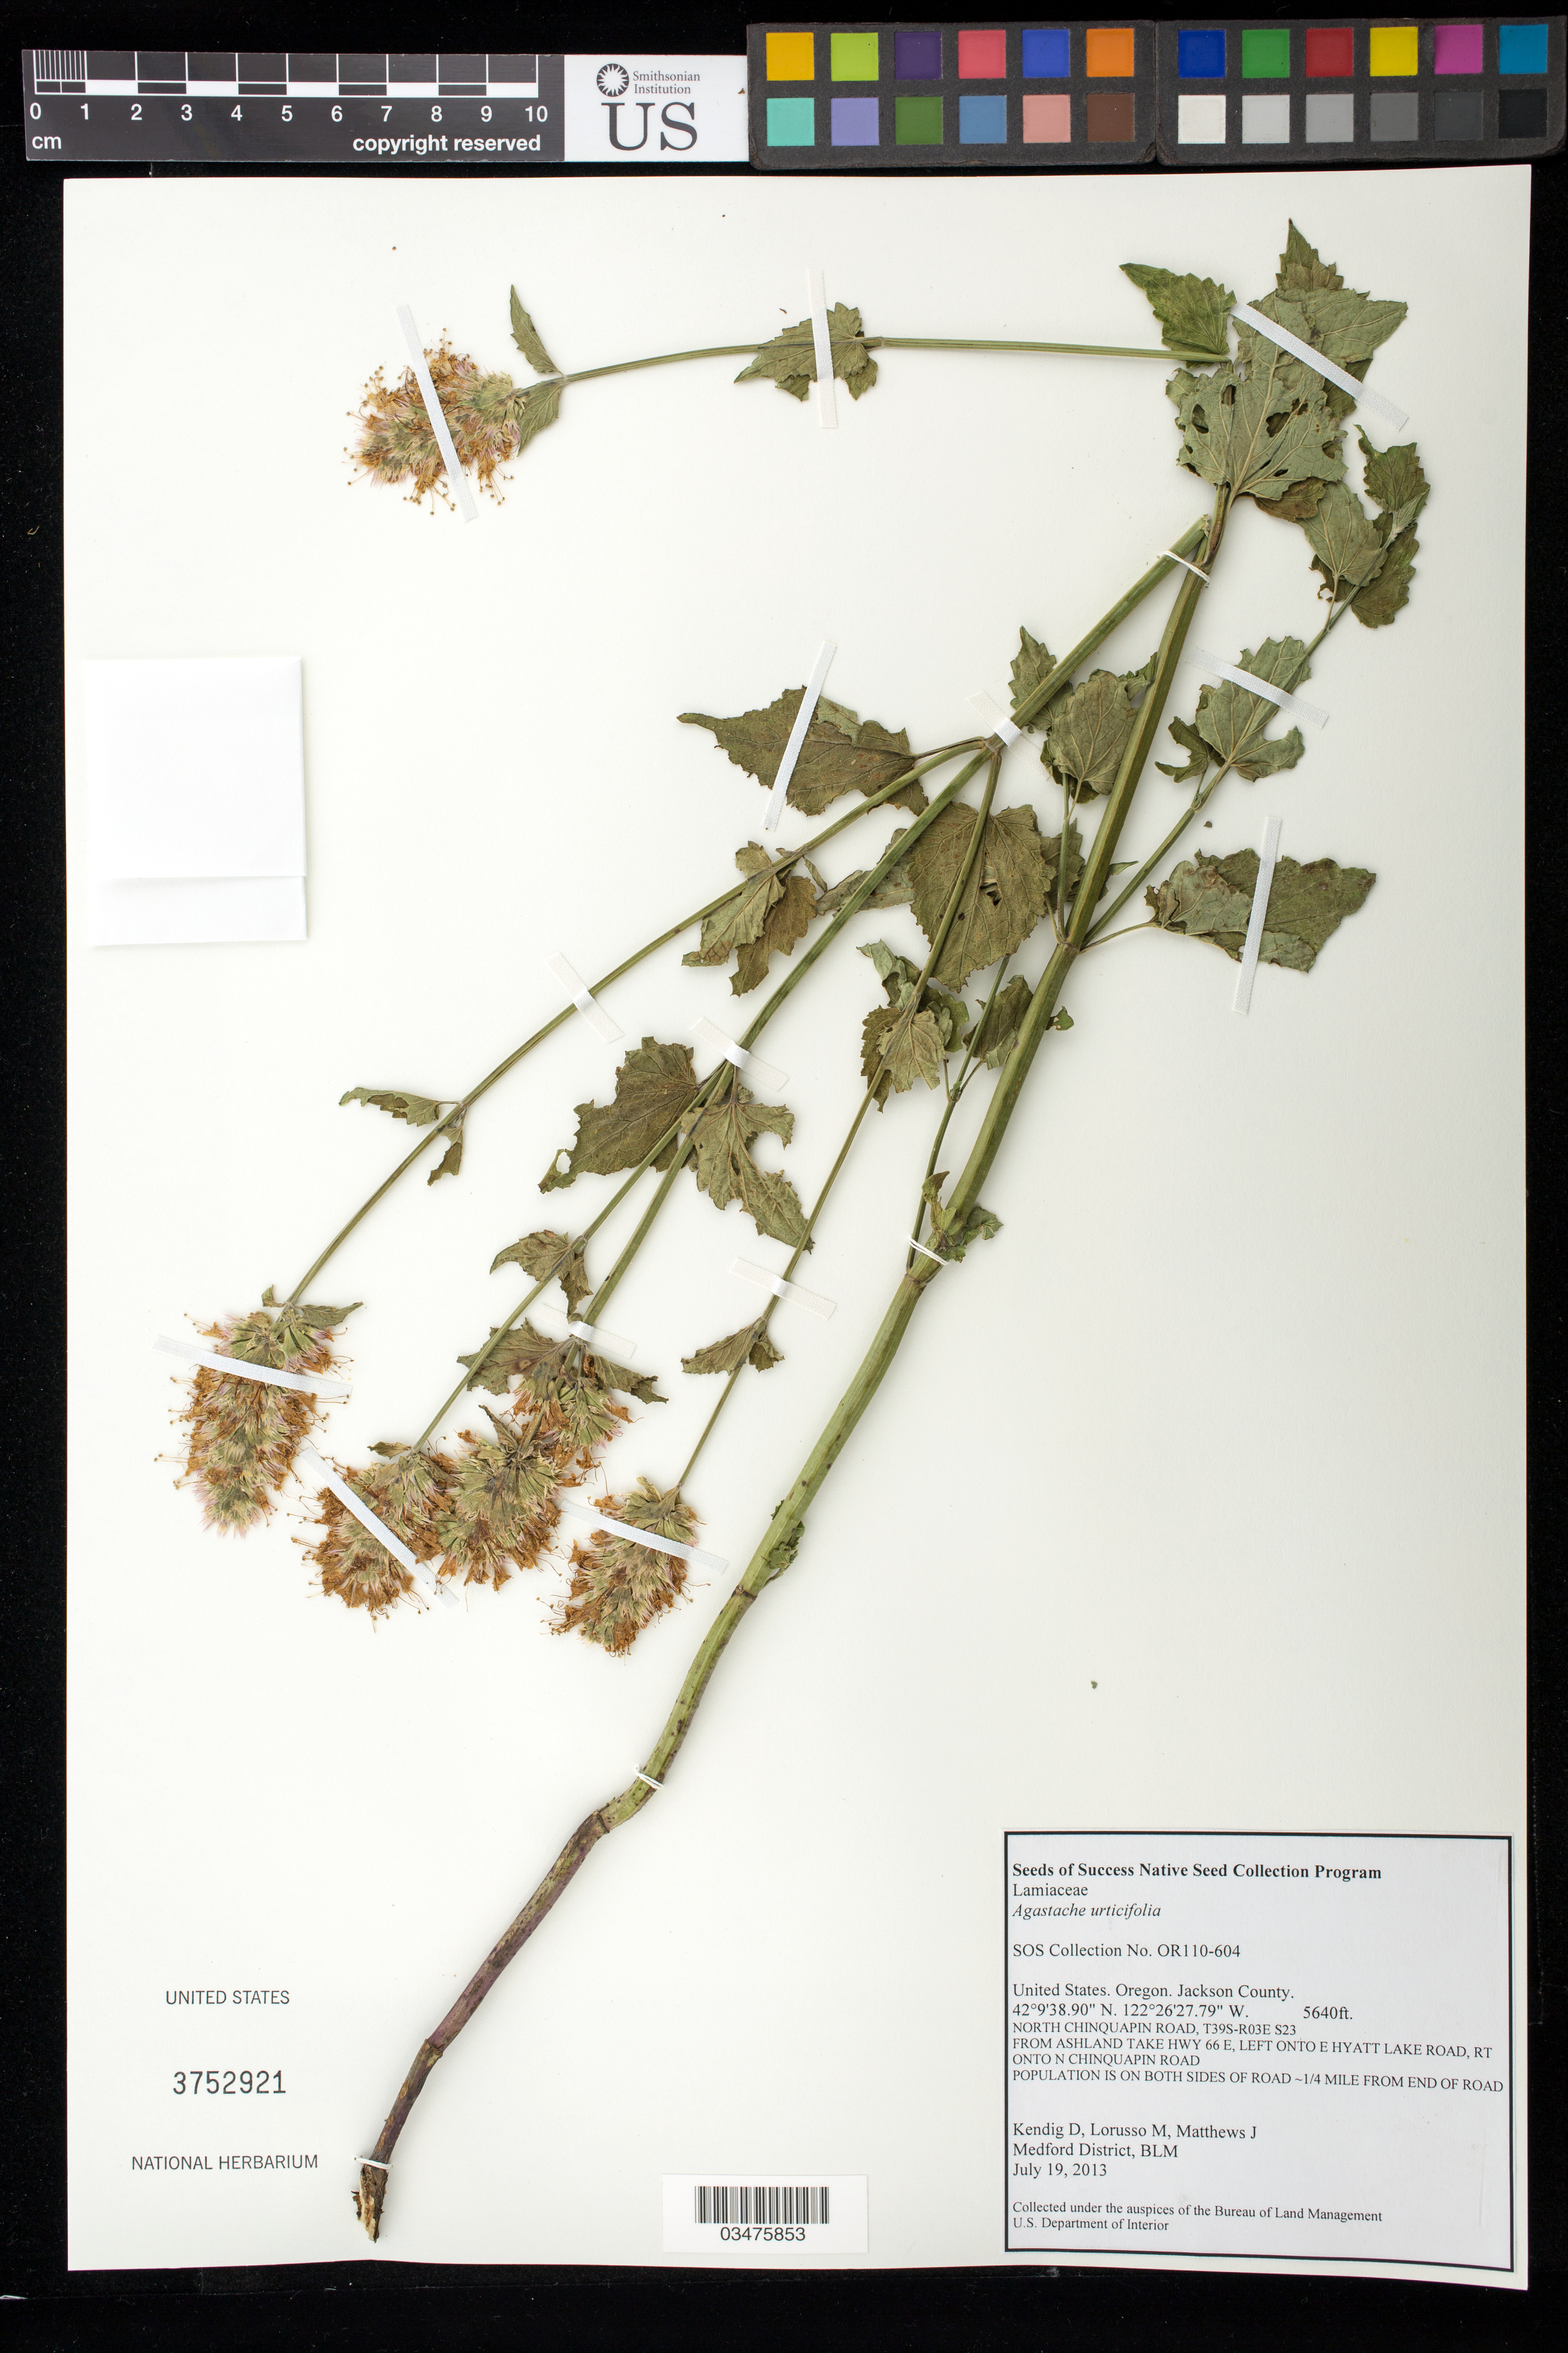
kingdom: Plantae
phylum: Tracheophyta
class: Magnoliopsida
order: Lamiales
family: Lamiaceae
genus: Agastache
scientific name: Agastache urticifolia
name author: (Benth.) Kuntze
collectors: D. Kendig, M. Lorusso & J. Matthews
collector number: OR110-604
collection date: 2013-07-19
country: United States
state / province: Oregon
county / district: Jackson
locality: North Chinquapin Road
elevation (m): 1719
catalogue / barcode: US 3752921